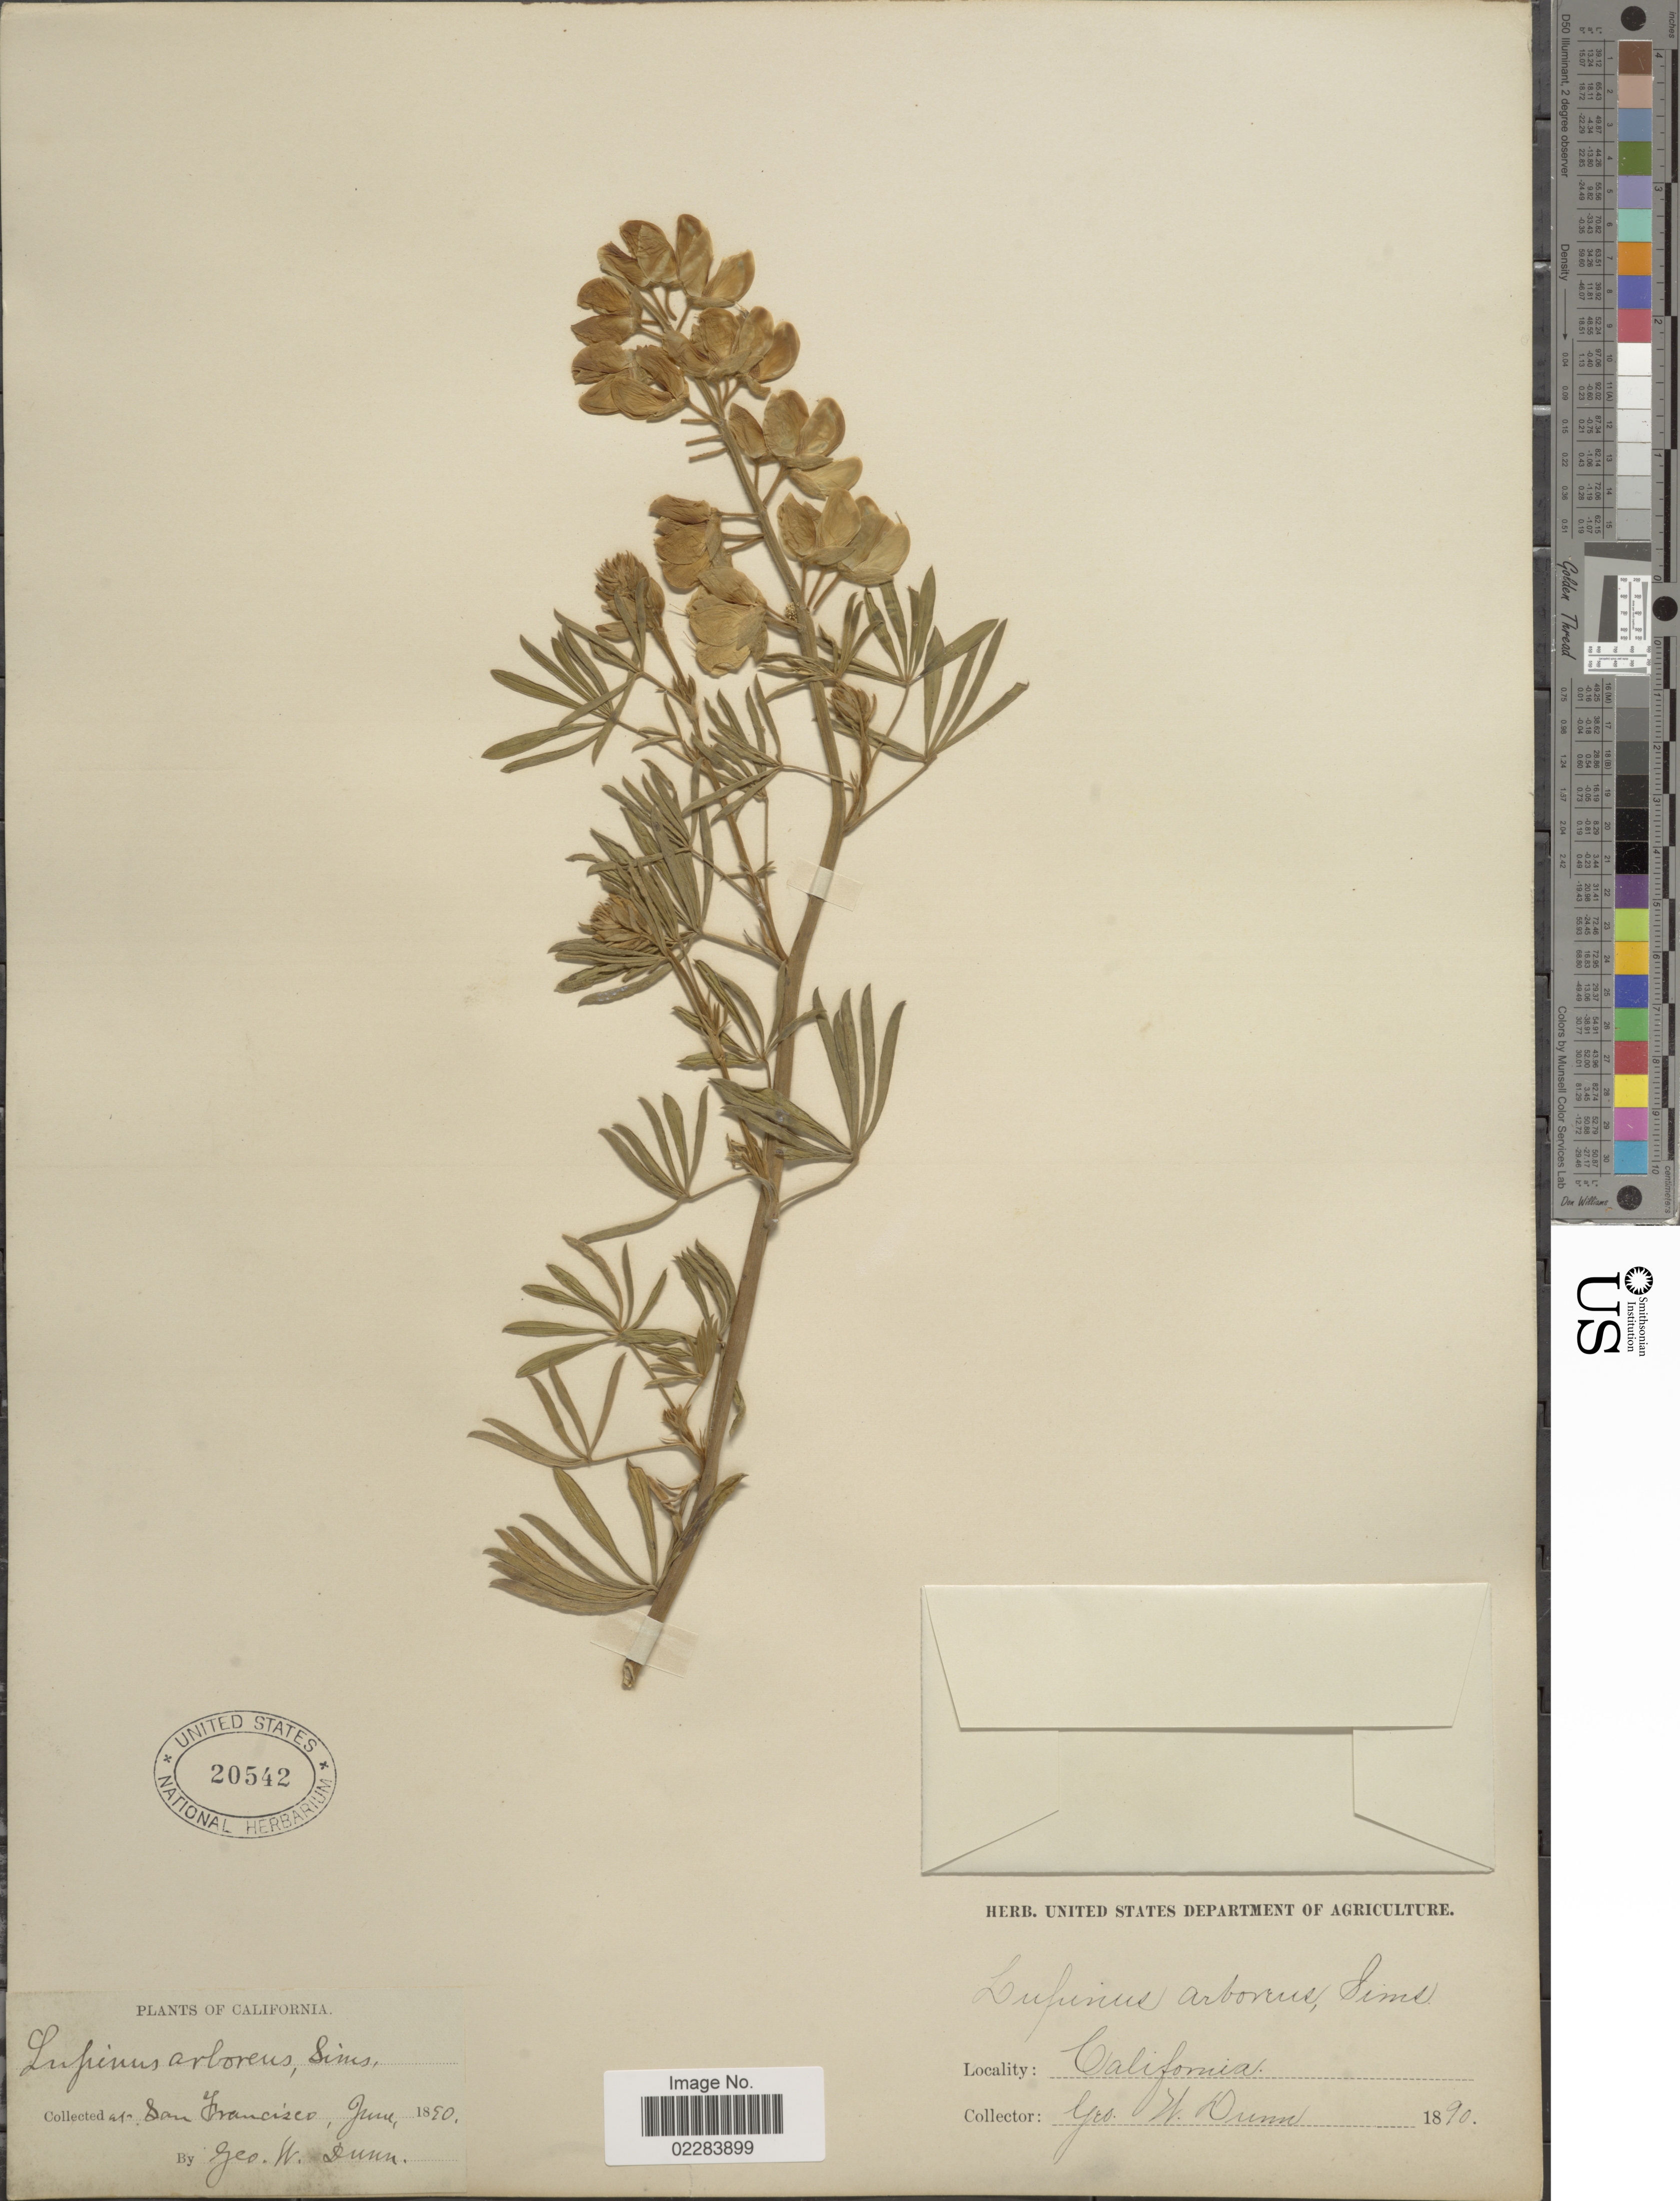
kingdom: Plantae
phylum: Tracheophyta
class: Magnoliopsida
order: Fabales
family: Fabaceae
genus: Lupinus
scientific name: Lupinus arboreus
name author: Sims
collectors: G. W.Dunn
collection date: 1890-06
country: United States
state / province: California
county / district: San Francisco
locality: San Francisco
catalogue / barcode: US 20542